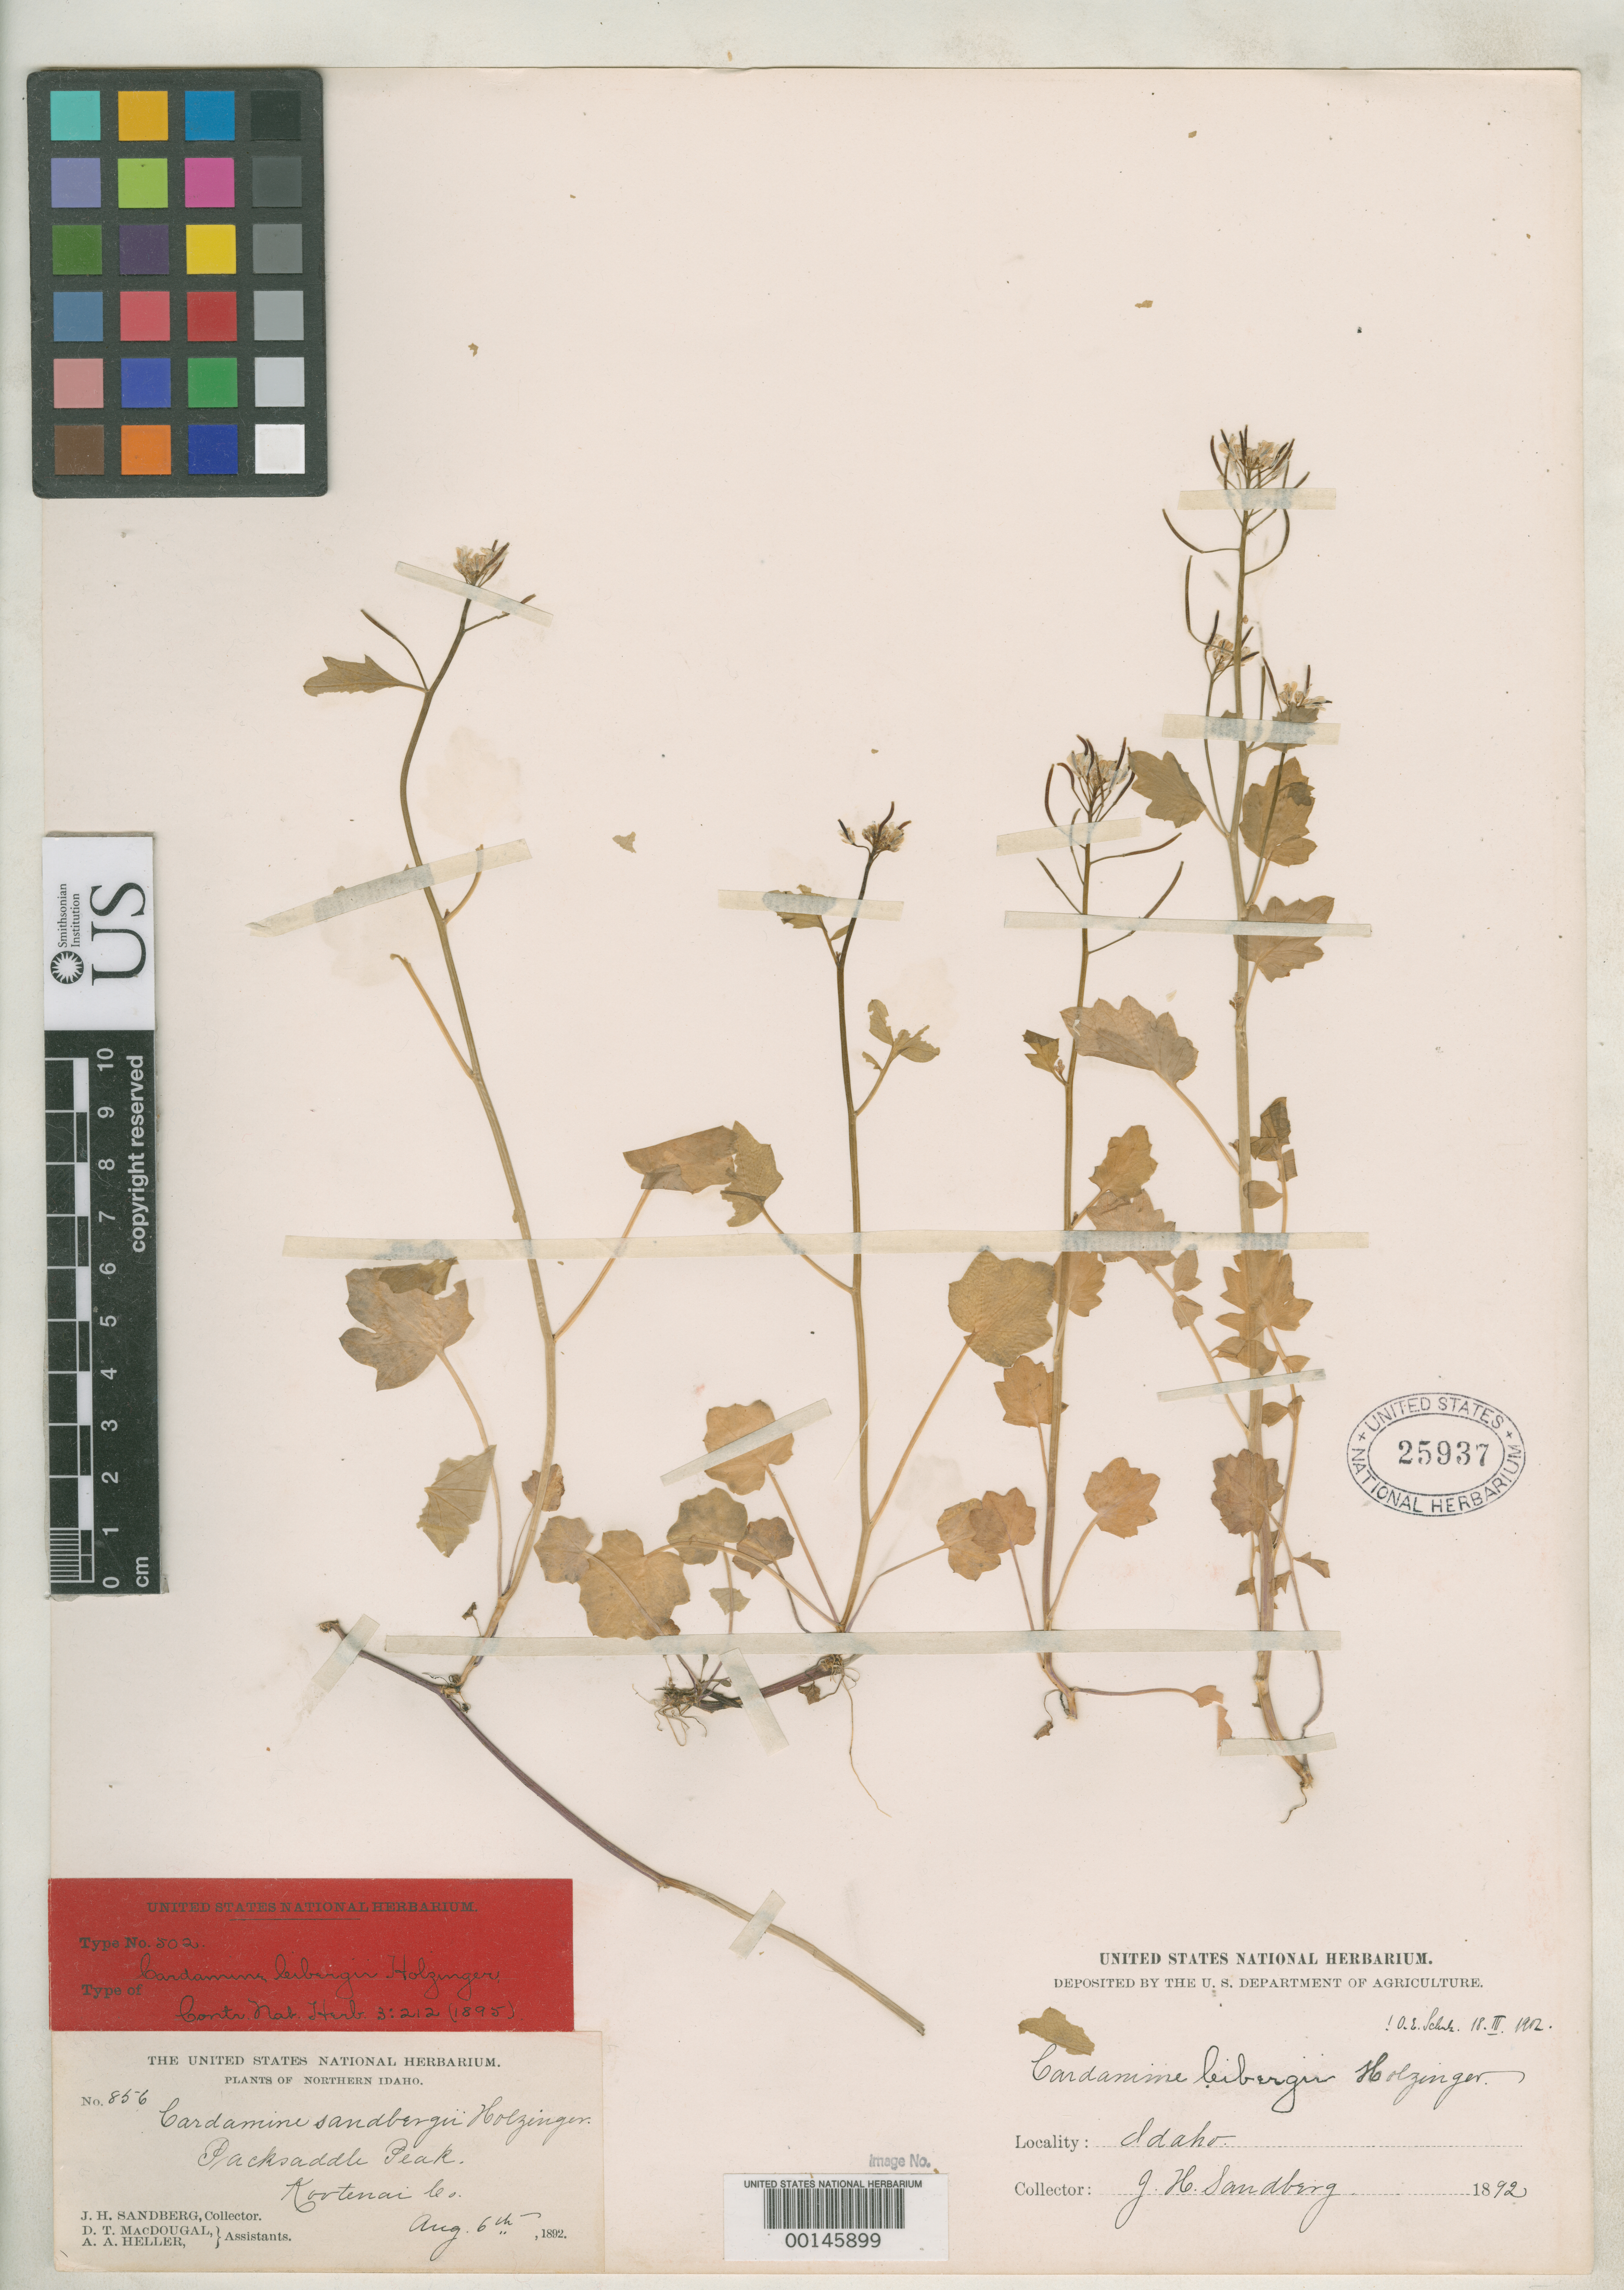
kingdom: Plantae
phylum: Tracheophyta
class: Magnoliopsida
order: Brassicales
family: Brassicaceae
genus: Cardamine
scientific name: Cardamine leibergii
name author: Holz.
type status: Type Collection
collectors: J. H. Sandberg, D. T. MacDougal & A. A. Heller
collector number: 856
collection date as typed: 06 Aug 1892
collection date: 1892-08-06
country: United States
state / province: Idaho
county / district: Kootenai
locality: Packsaddle Peak.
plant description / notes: Neither of two original sheets at US (USNH 25937 & USNH 25938) is clearly the holotype.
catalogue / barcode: US 25937